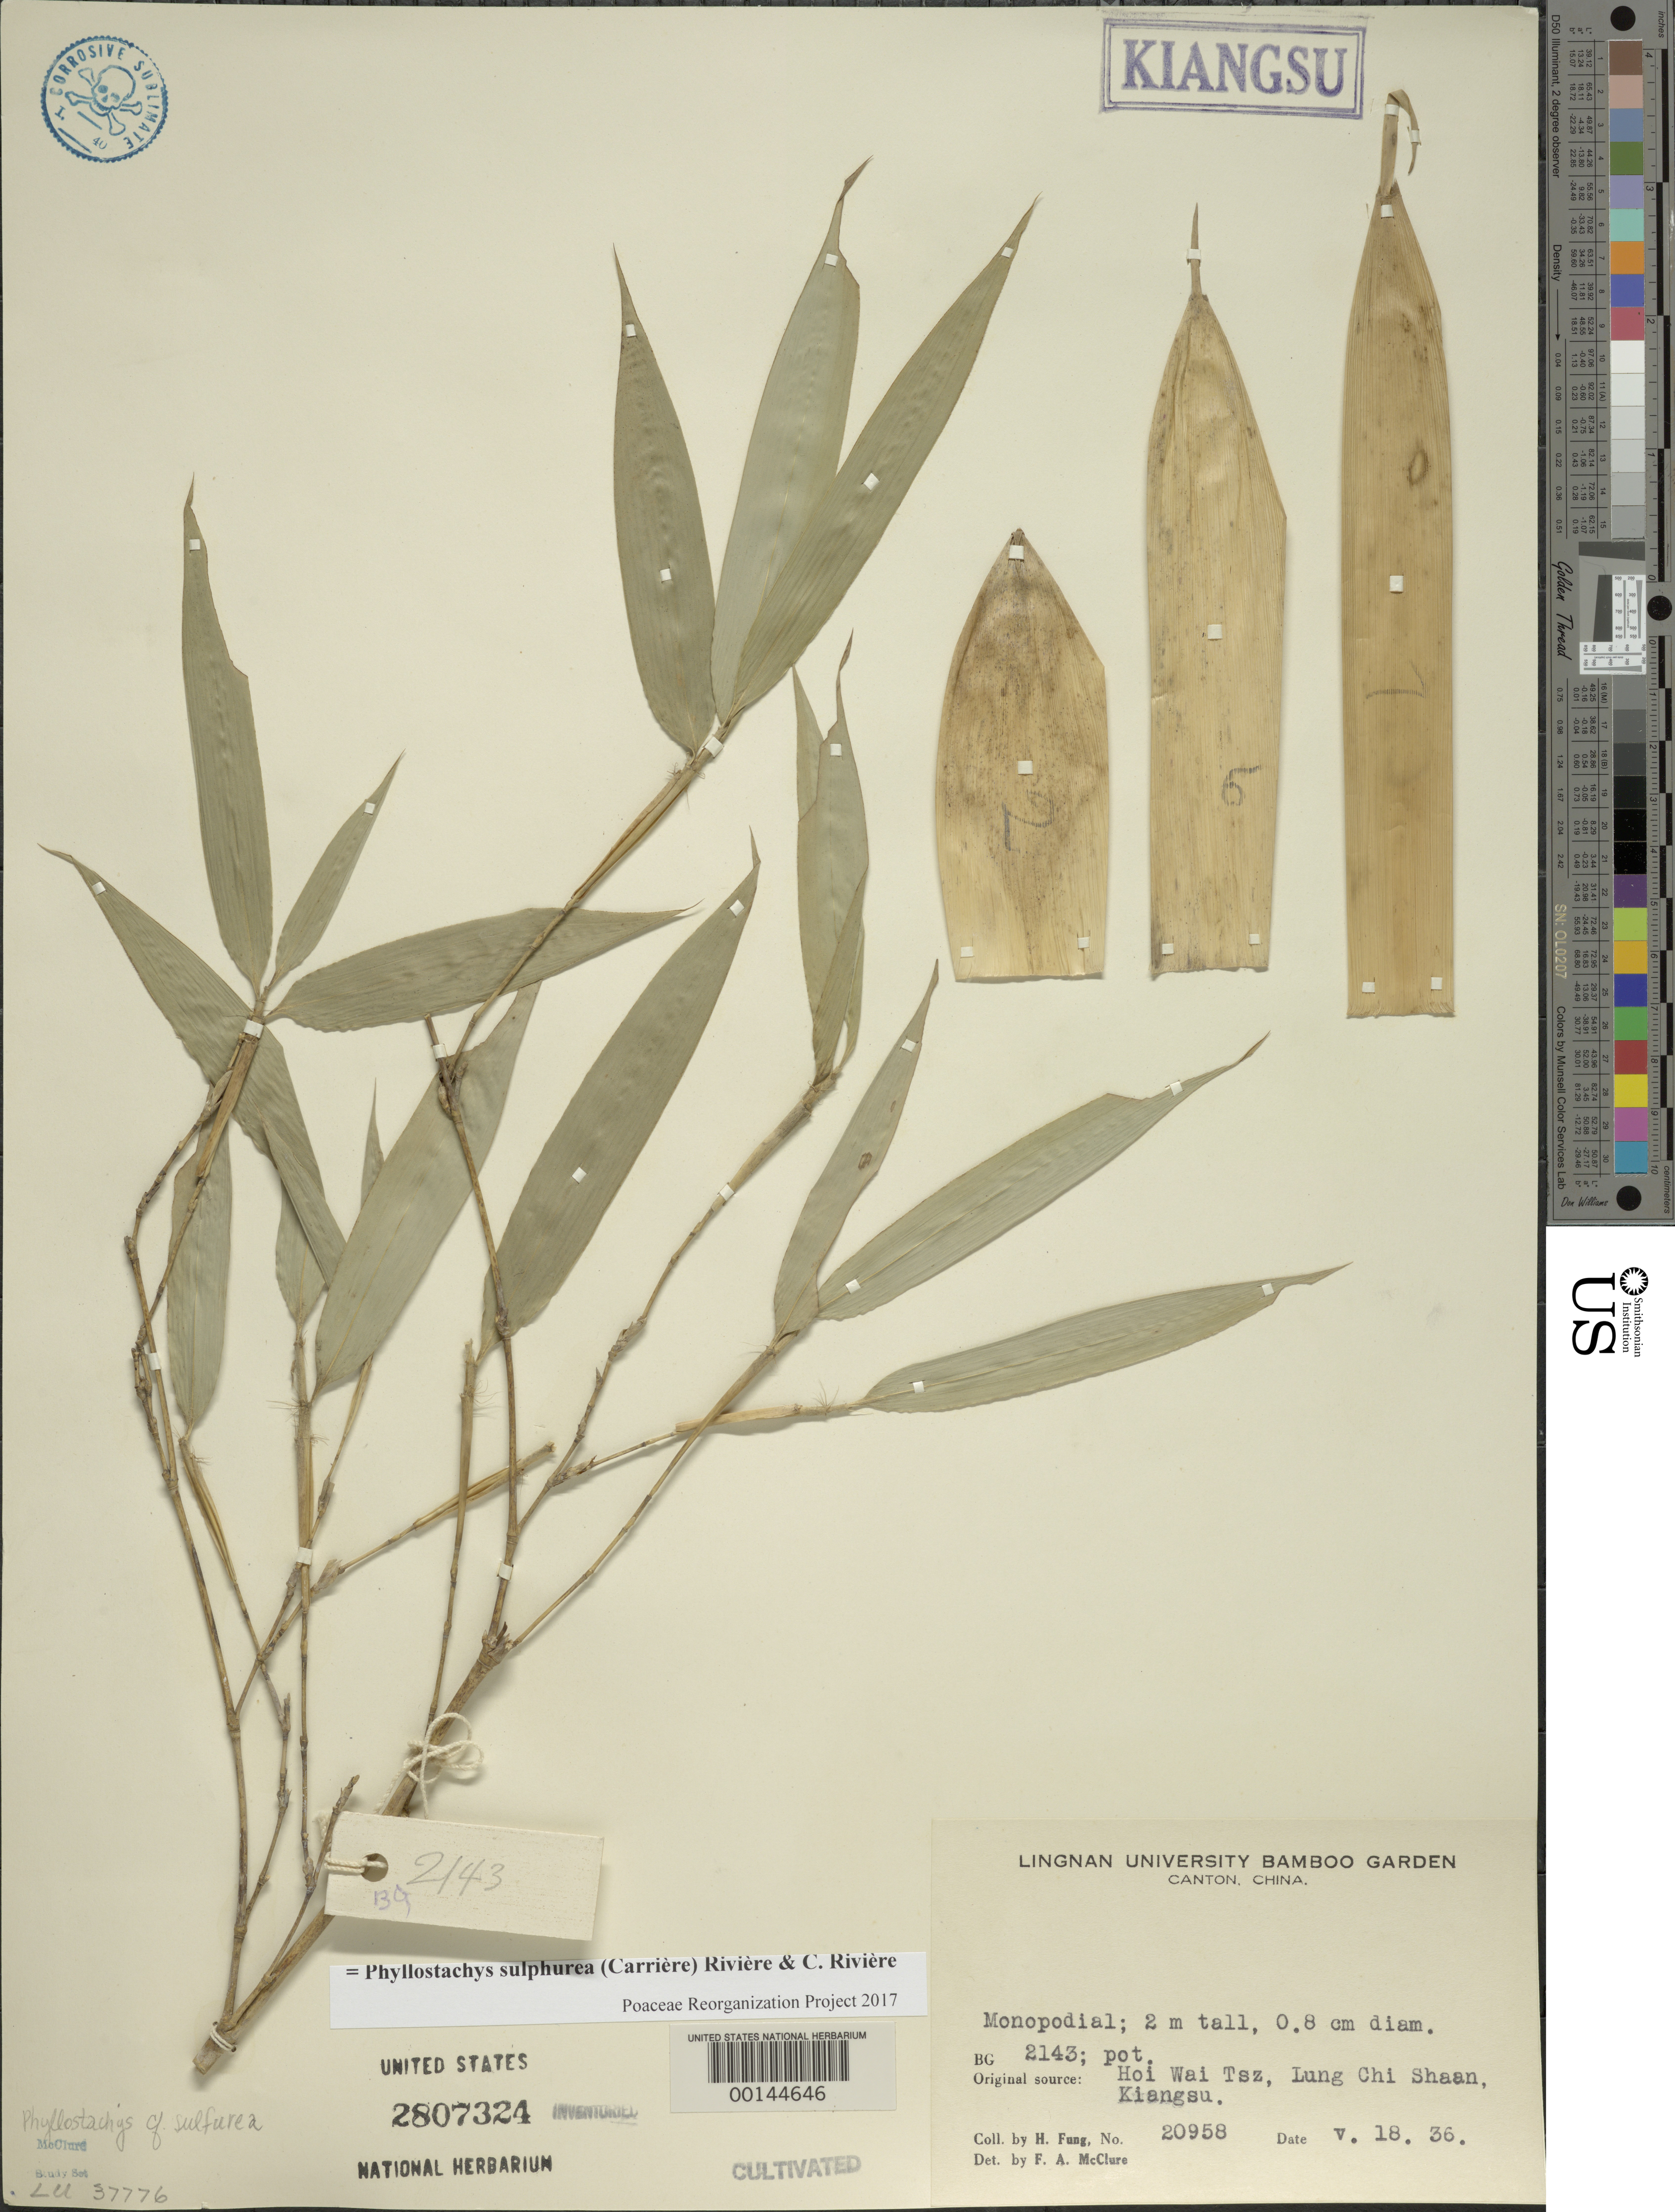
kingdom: Plantae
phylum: Tracheophyta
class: Liliopsida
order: Poales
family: Poaceae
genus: Phyllostachys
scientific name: Phyllostachys sulphurea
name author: (Carrière) Rivière & C. Rivière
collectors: H. L. Fung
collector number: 20958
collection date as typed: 18 May 1936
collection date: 1936-05-18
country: China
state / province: Guangdong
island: Honam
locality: Canton, lingnan univ. bg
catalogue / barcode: US 2807324